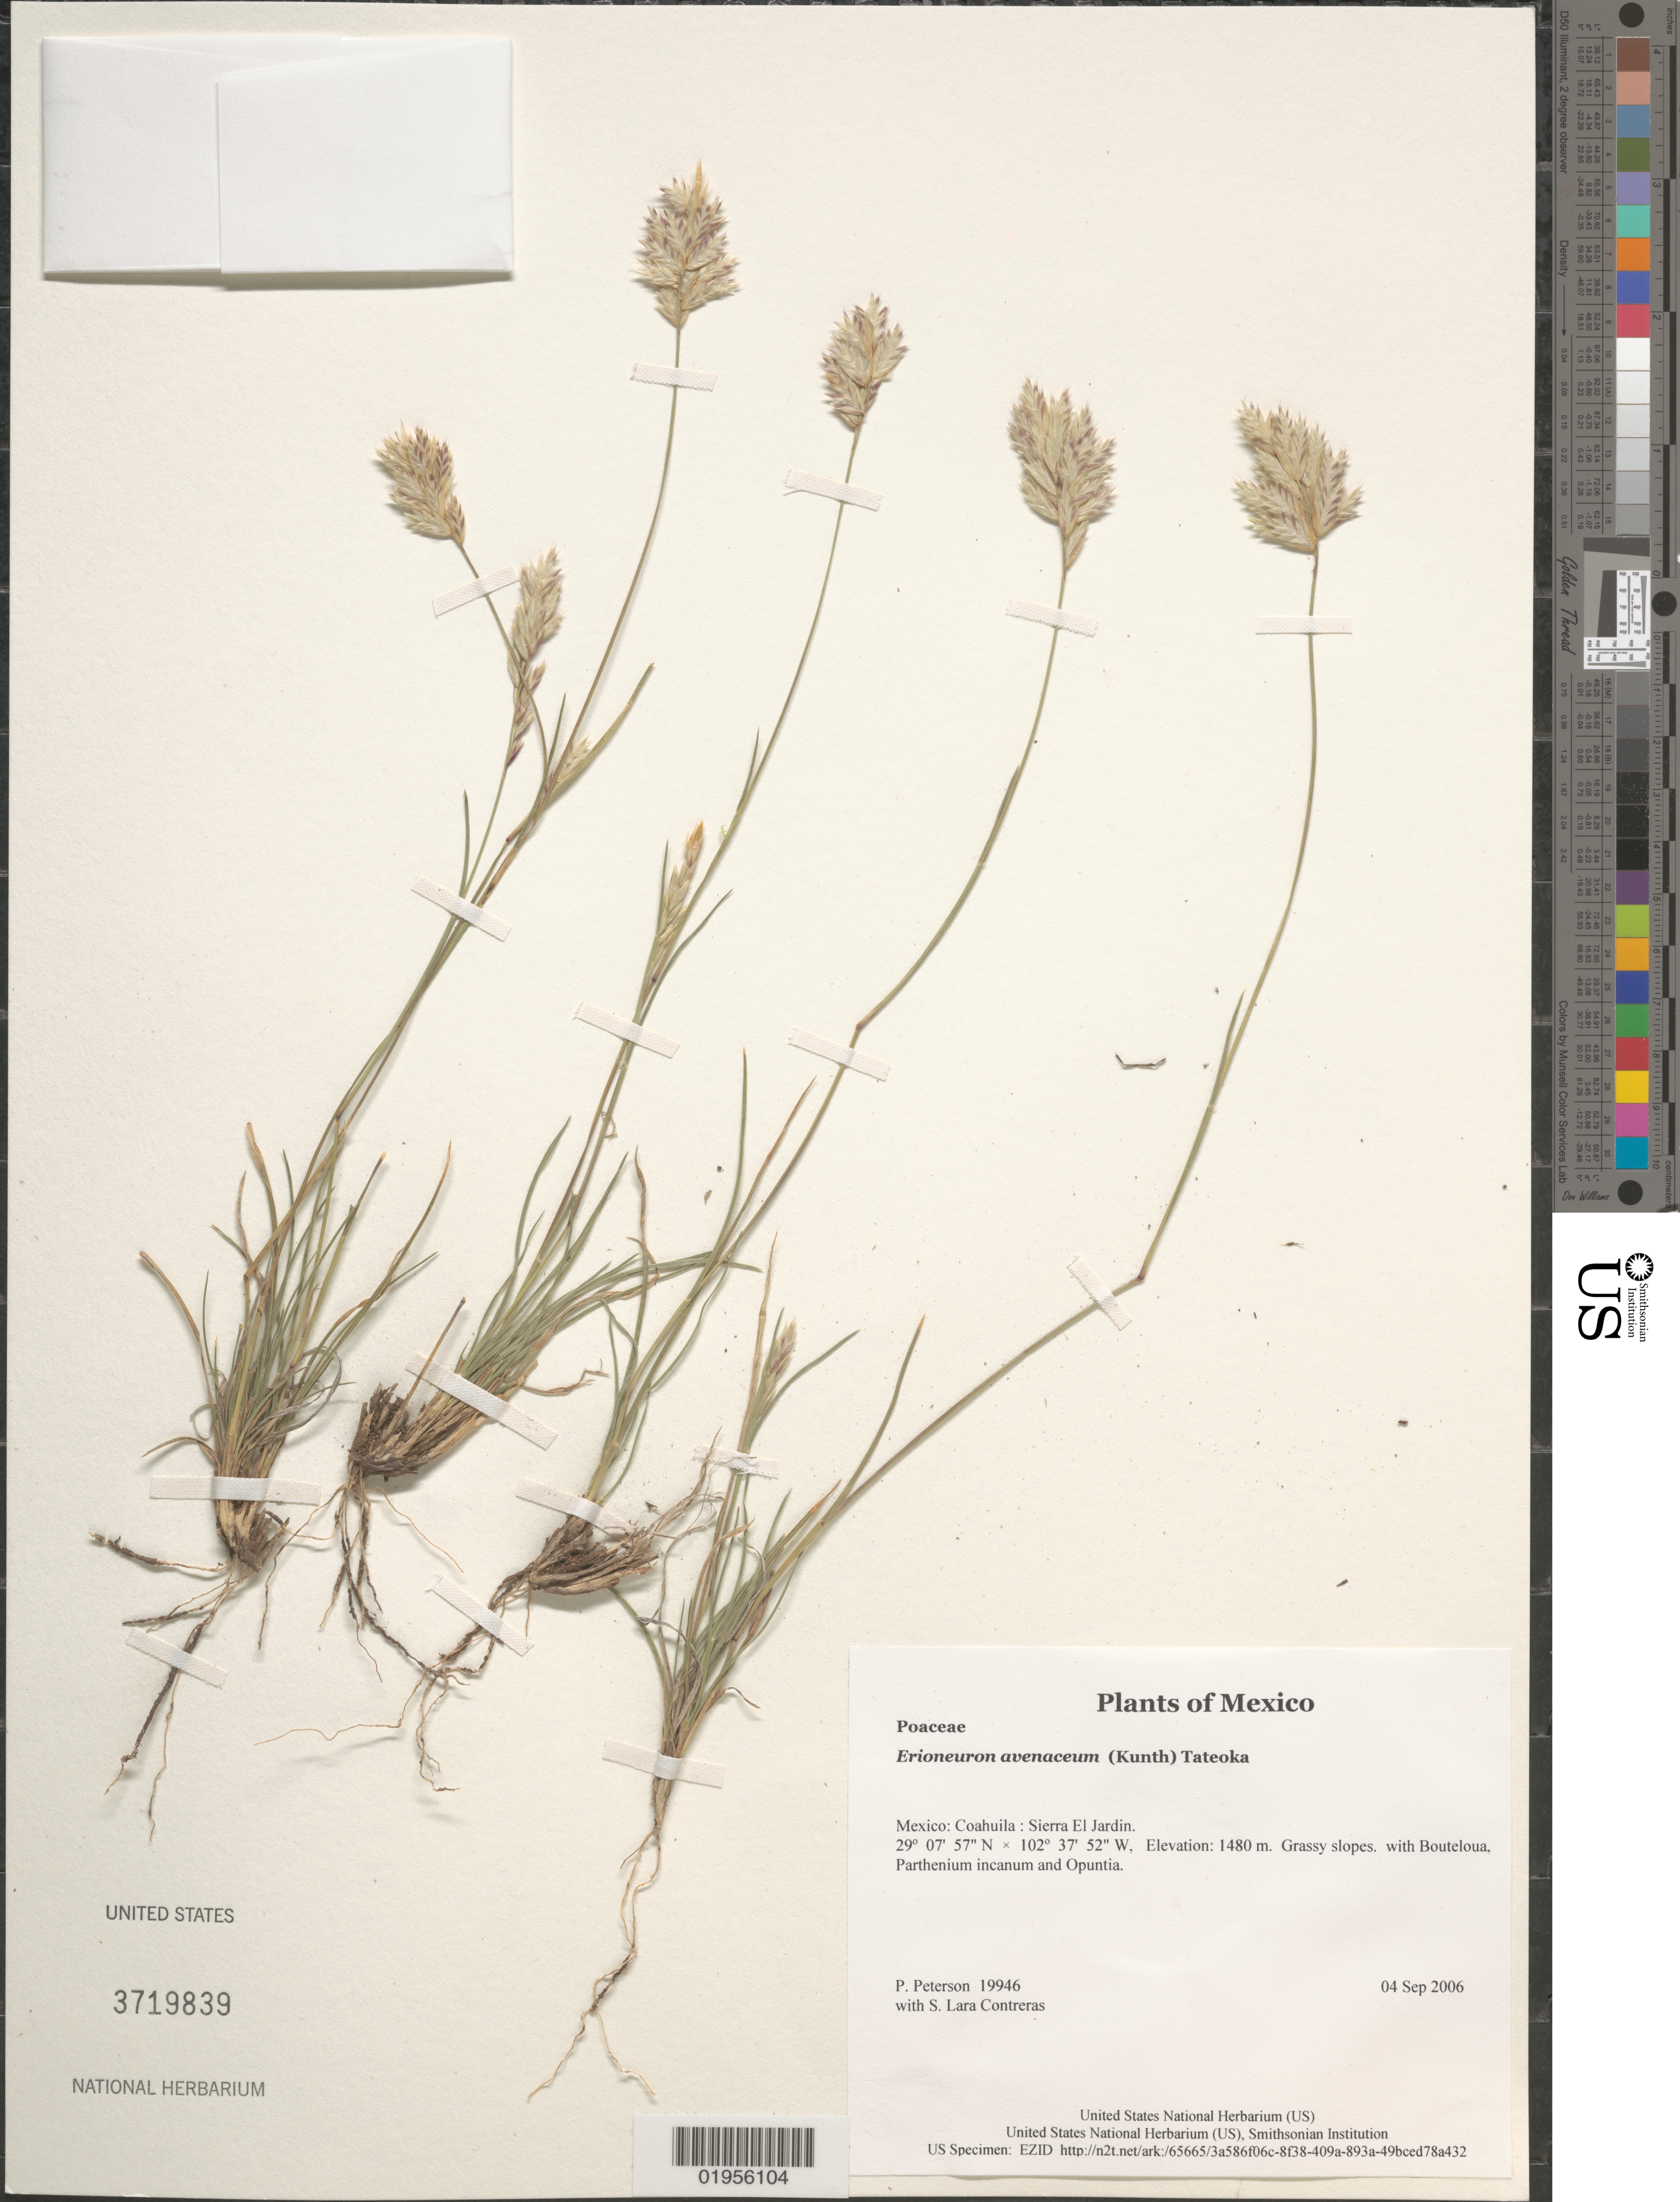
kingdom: Plantae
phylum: Tracheophyta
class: Liliopsida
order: Poales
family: Poaceae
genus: Erioneuron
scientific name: Erioneuron avenaceum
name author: (Kunth) Tateoka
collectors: P. M. Peterson & S. Lara Contreras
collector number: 19946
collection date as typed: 04 Sep 2006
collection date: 2006-09-04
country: Mexico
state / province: Coahuila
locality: Sierra El Jardin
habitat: Grassy slopes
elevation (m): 1480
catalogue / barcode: US 3719839